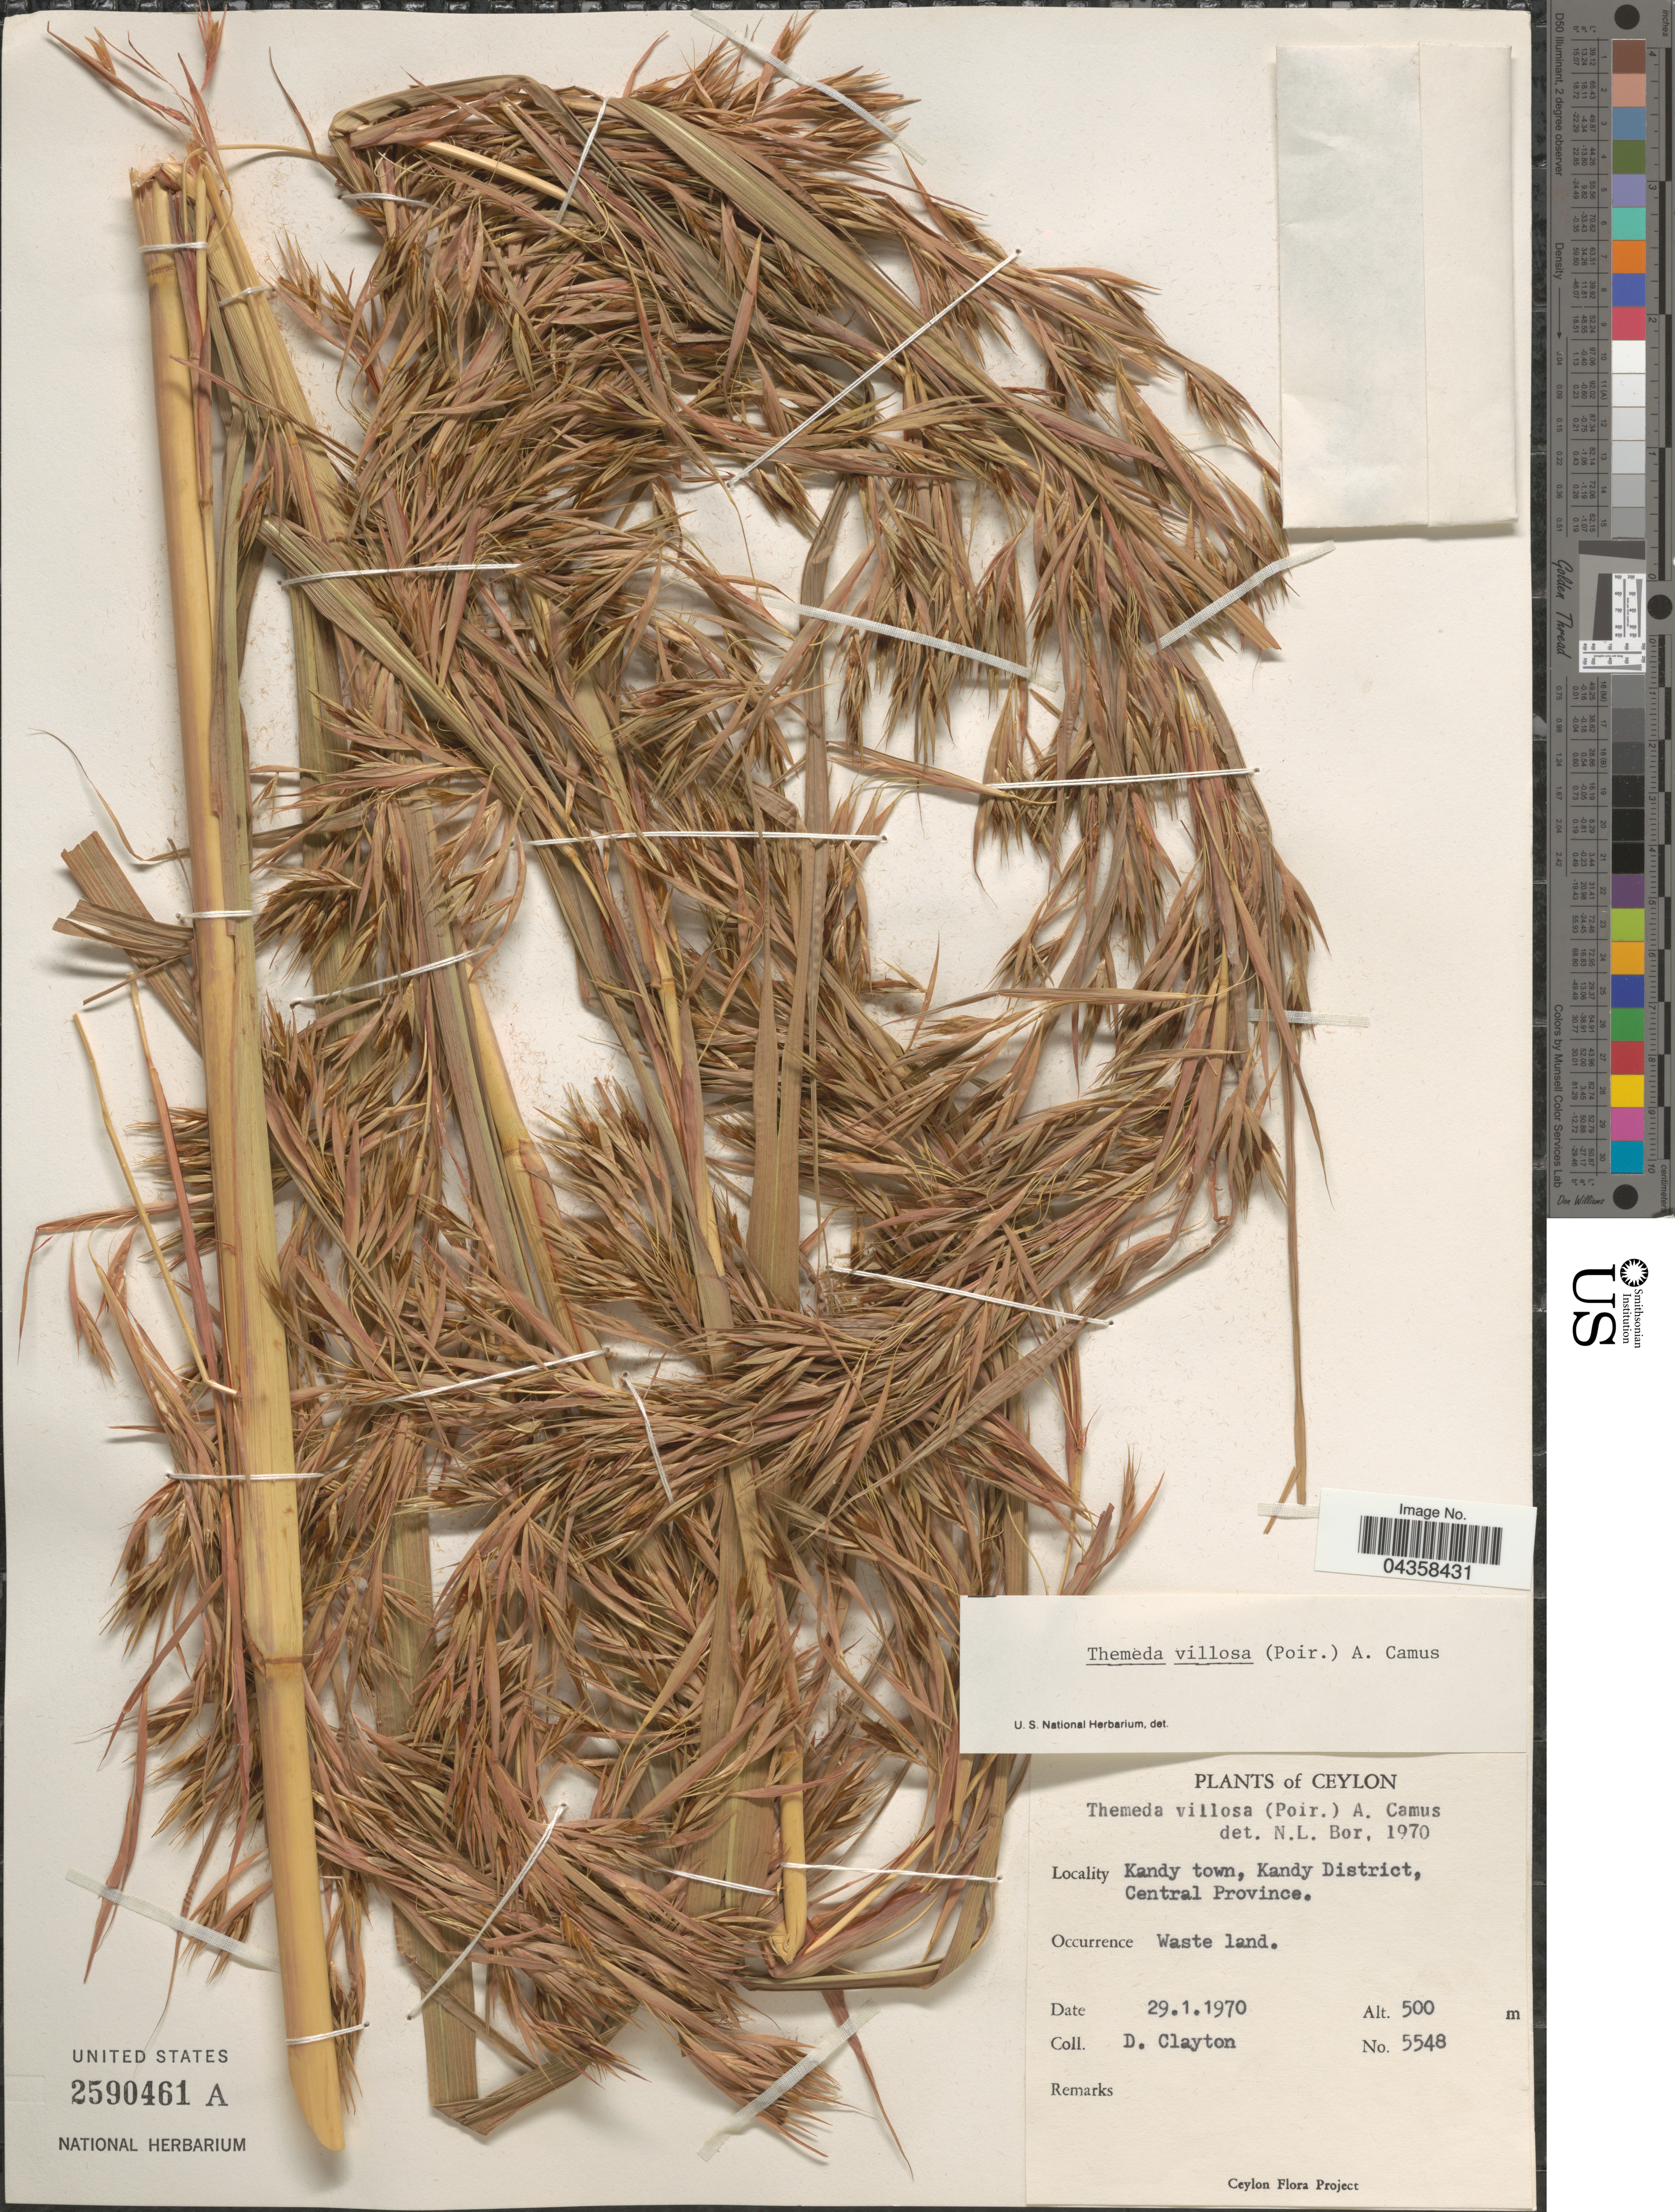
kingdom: Plantae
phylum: Tracheophyta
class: Liliopsida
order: Poales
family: Poaceae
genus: Themeda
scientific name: Themeda villosa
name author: (Lam.) A. Camus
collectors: D. Clayton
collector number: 5548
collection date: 1970-01-29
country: Sri Lanka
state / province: Central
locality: Ceylon. Kandy town, Kandy District.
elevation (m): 500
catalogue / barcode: US 2590461A